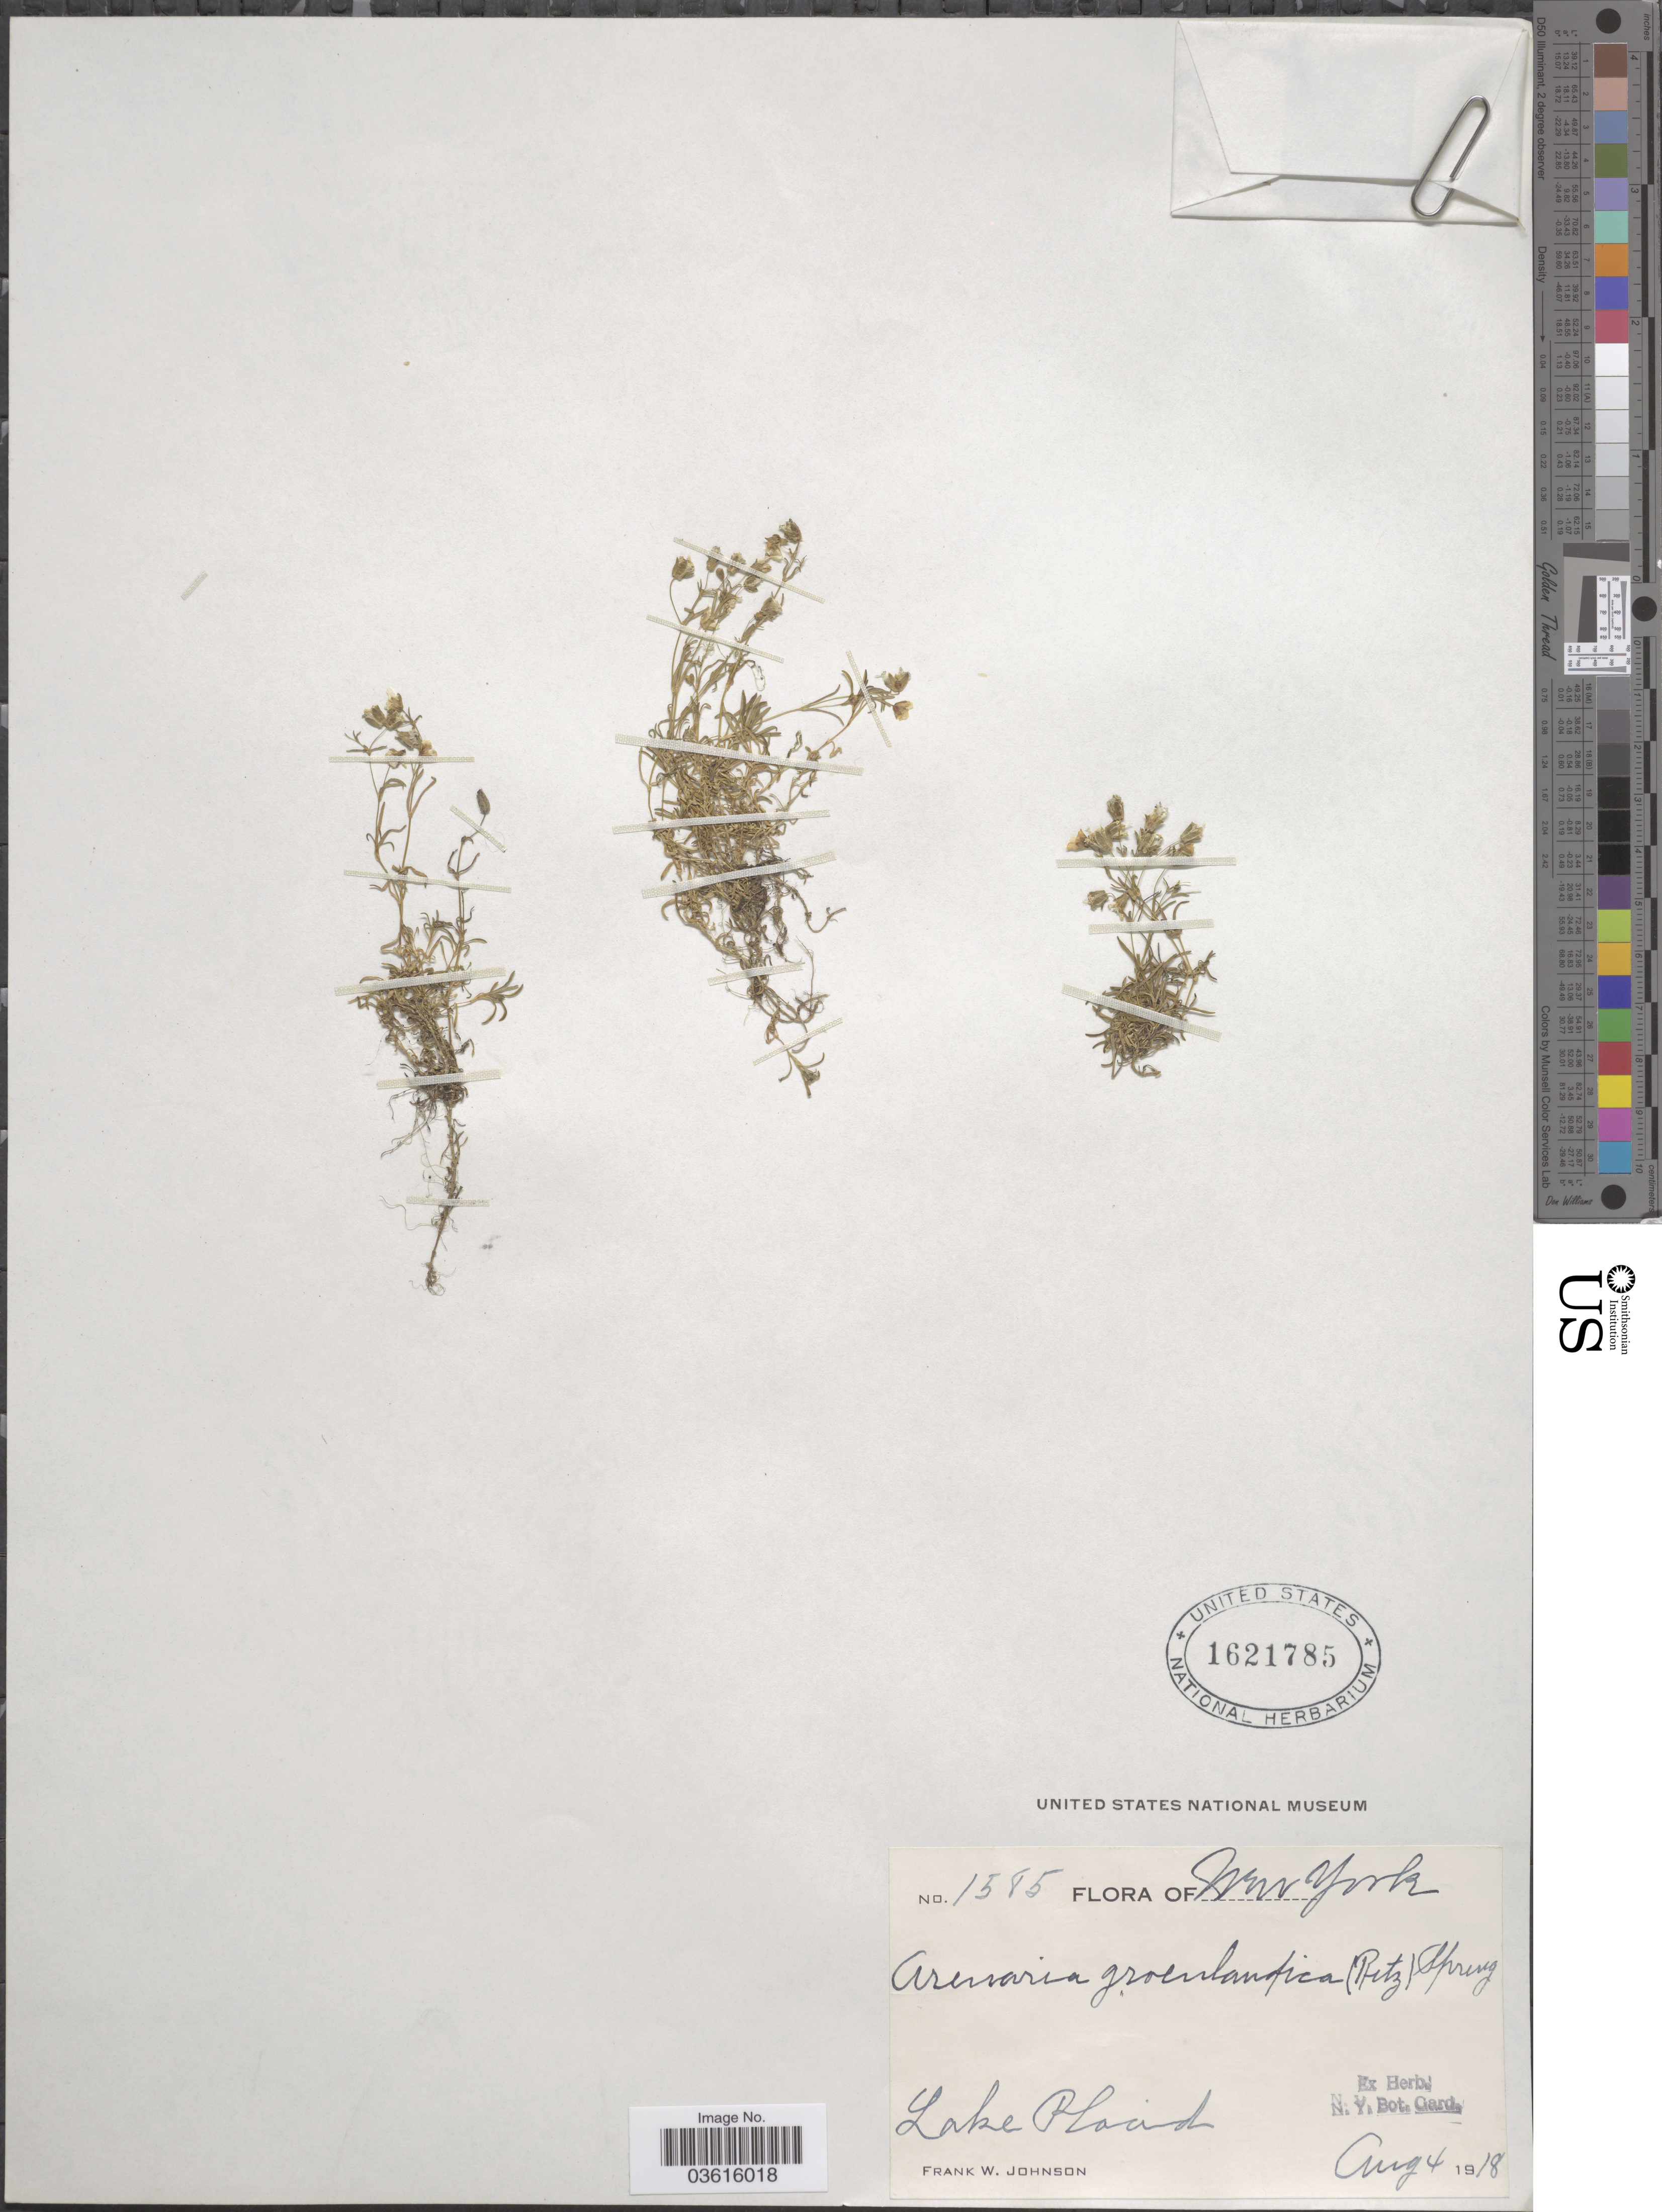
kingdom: Plantae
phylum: Tracheophyta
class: Magnoliopsida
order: Caryophyllales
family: Caryophyllaceae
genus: Minuartia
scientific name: Minuartia groenlandica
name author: (Retz.) Ostenf.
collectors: F. W. Johnson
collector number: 1585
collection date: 1918-08-04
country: United States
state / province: New York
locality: Lake Placid.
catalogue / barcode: US 1621785